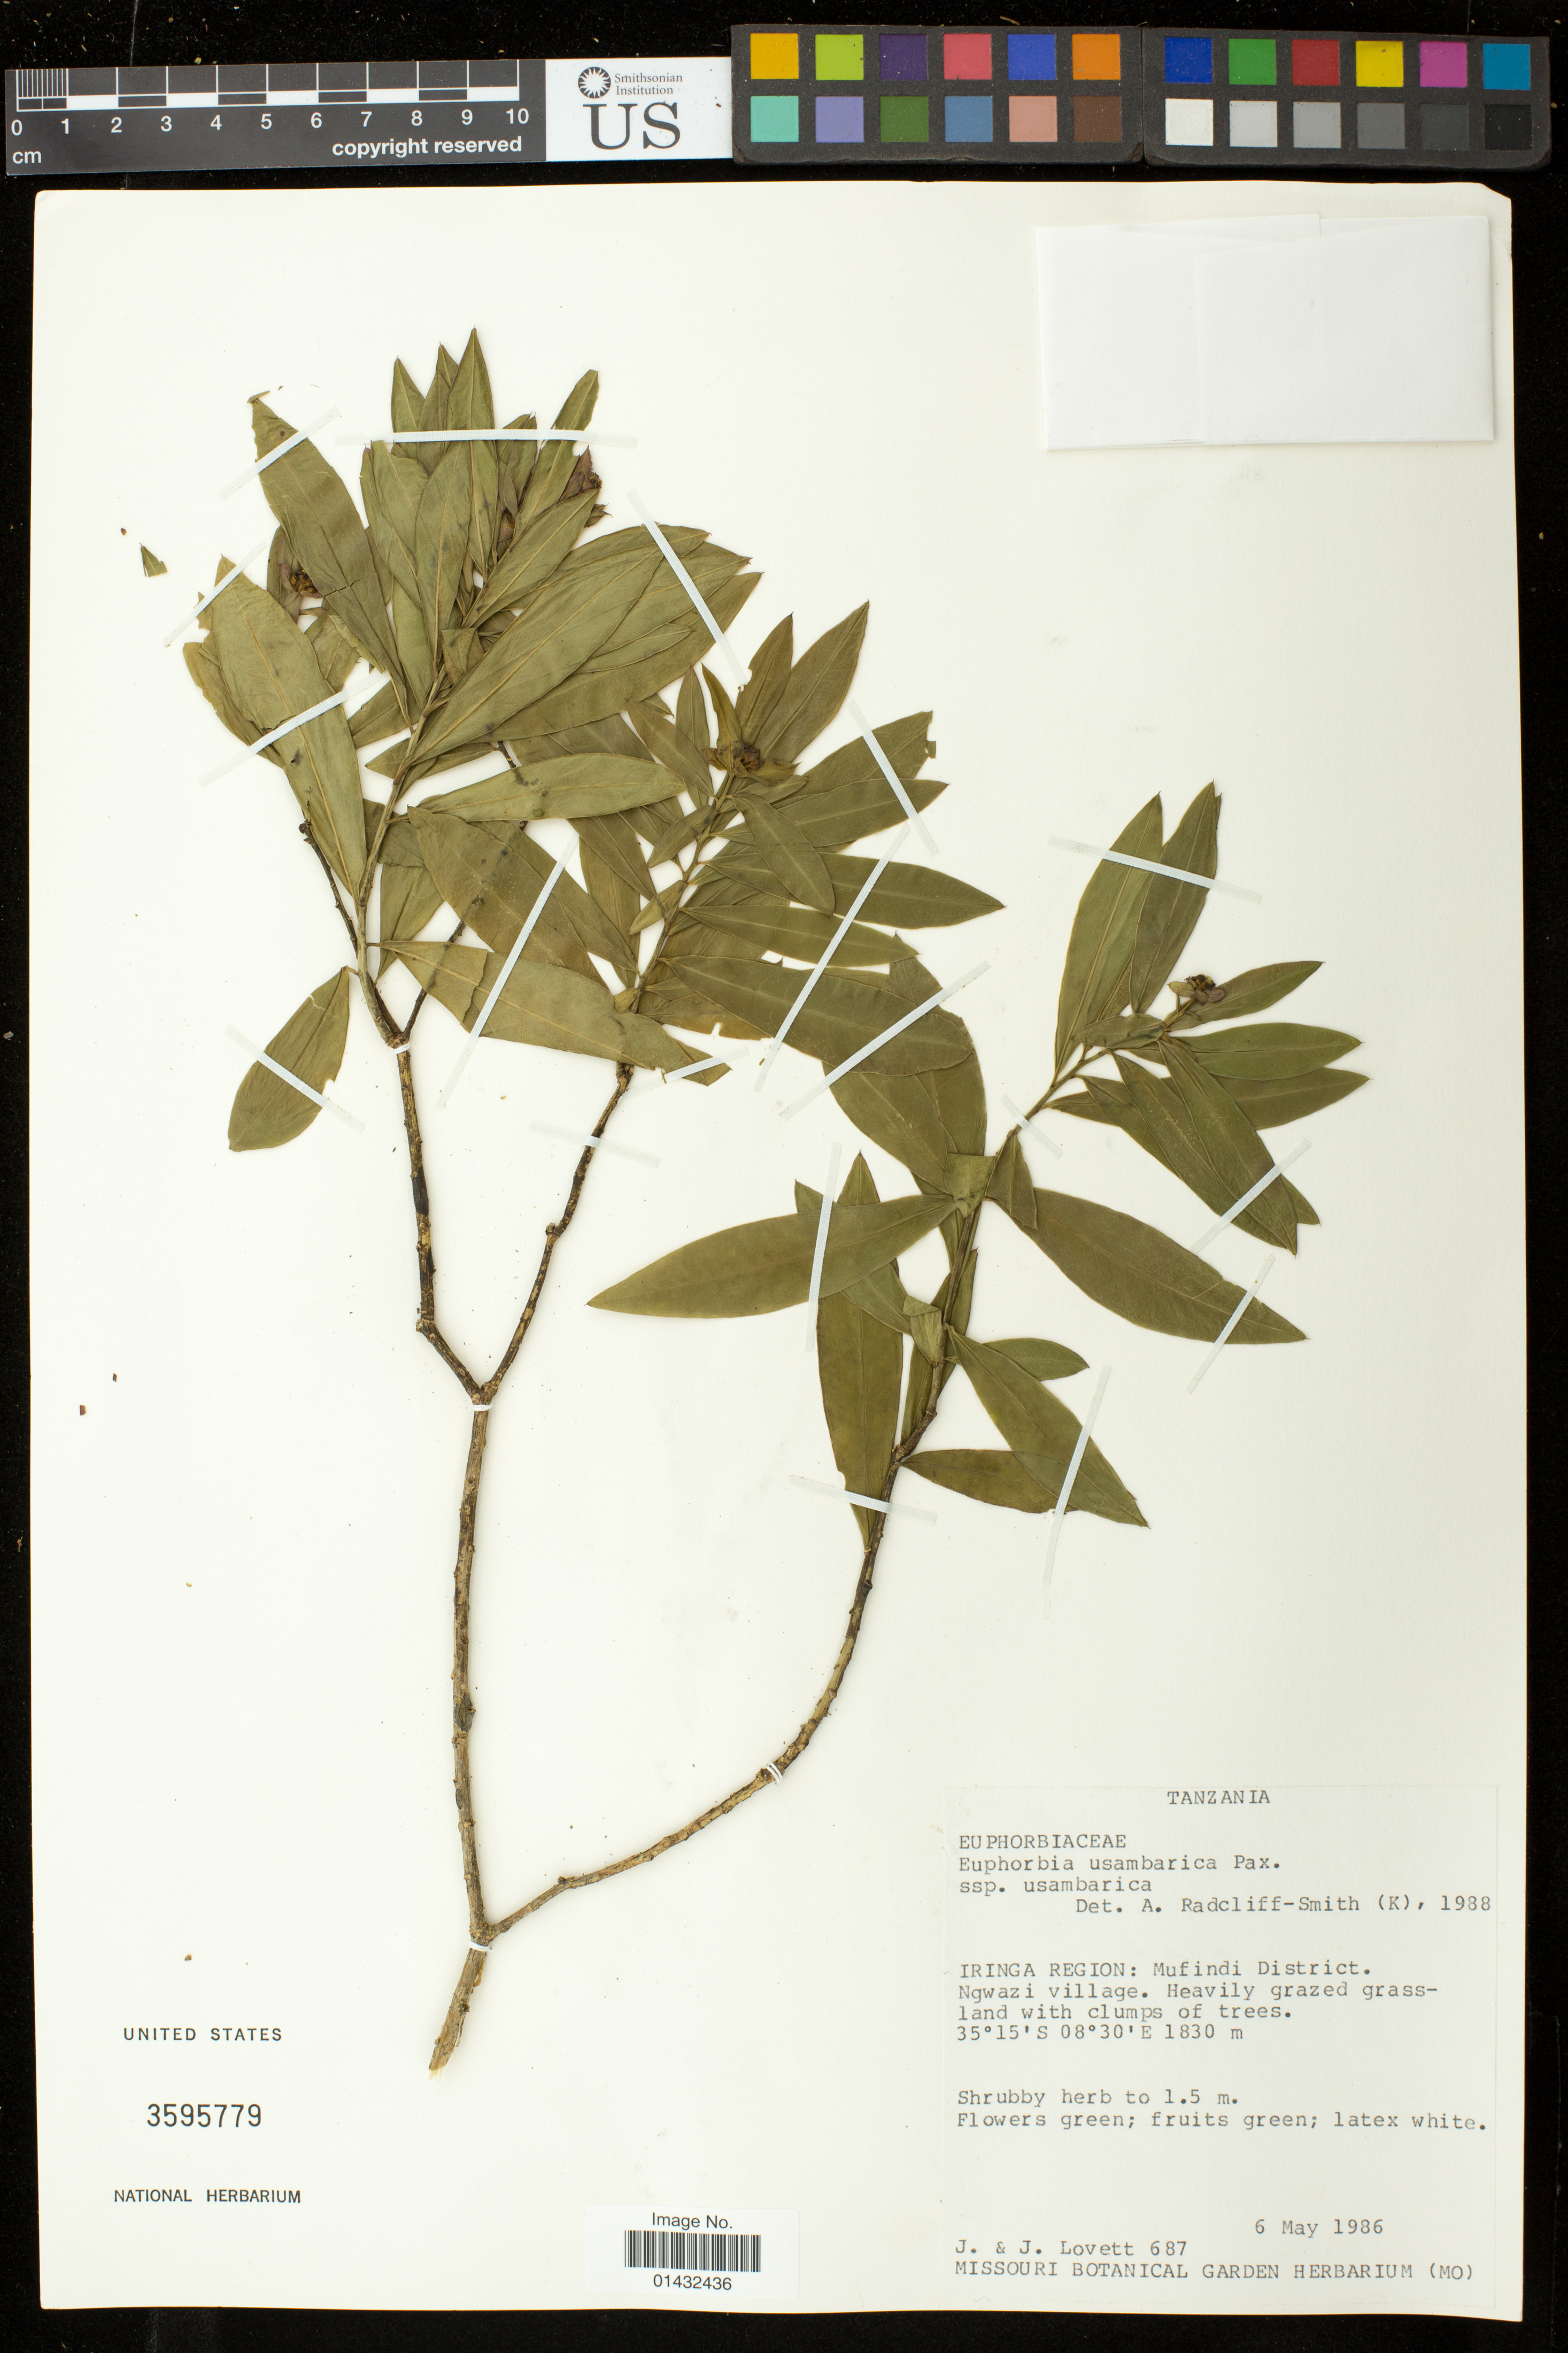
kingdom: Plantae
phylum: Tracheophyta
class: Magnoliopsida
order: Malpighiales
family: Euphorbiaceae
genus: Euphorbia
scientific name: Euphorbia usambarica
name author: Pax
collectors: J. Lovett & J. Lovett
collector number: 687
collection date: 1986-05-06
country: Tanzania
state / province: Iringa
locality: Mufindi District. Ngwazi village.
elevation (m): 1830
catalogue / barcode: US 3595779